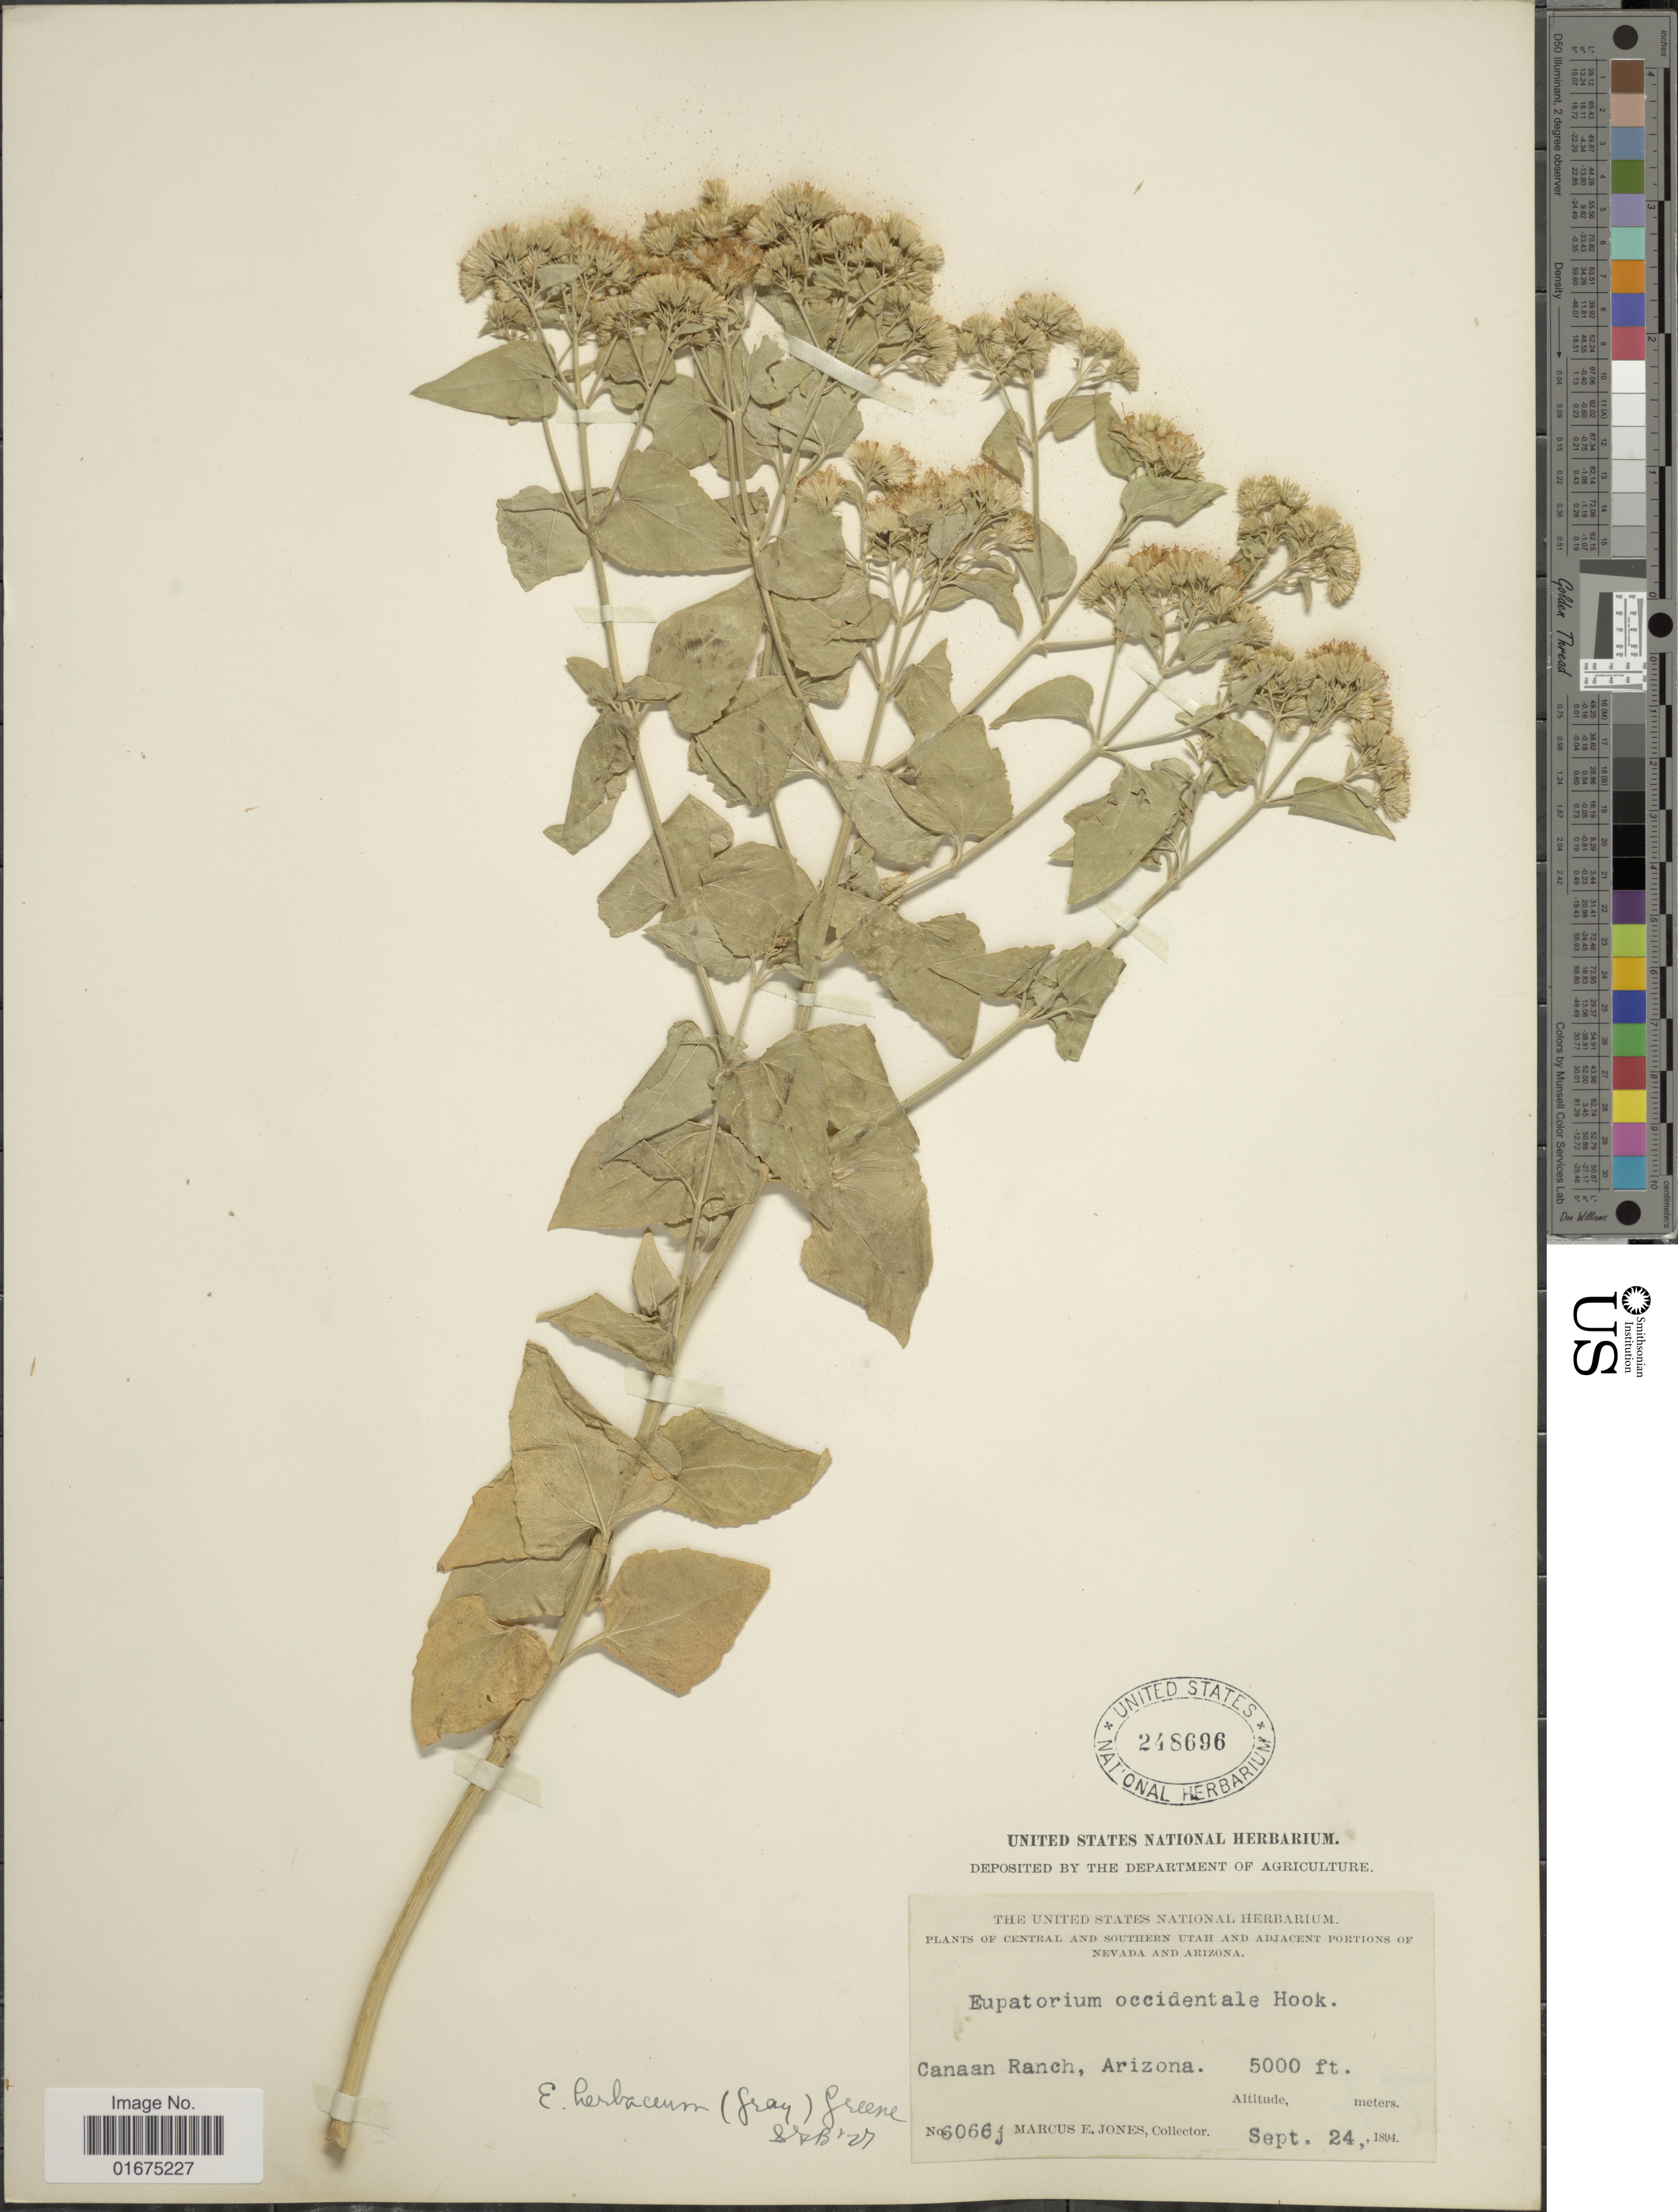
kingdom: Plantae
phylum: Tracheophyta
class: Magnoliopsida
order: Asterales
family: Asteraceae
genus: Ageratina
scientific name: Ageratina herbacea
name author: (A. Gray) R.M. King & H. Rob.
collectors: M. E. Jones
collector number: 6066j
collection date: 1894-09-24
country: United States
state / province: Arizona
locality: Central and Southern Utah and Adjacent Portions of Nevada and Arizona, Canaan Ranch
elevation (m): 1524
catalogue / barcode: US 248696